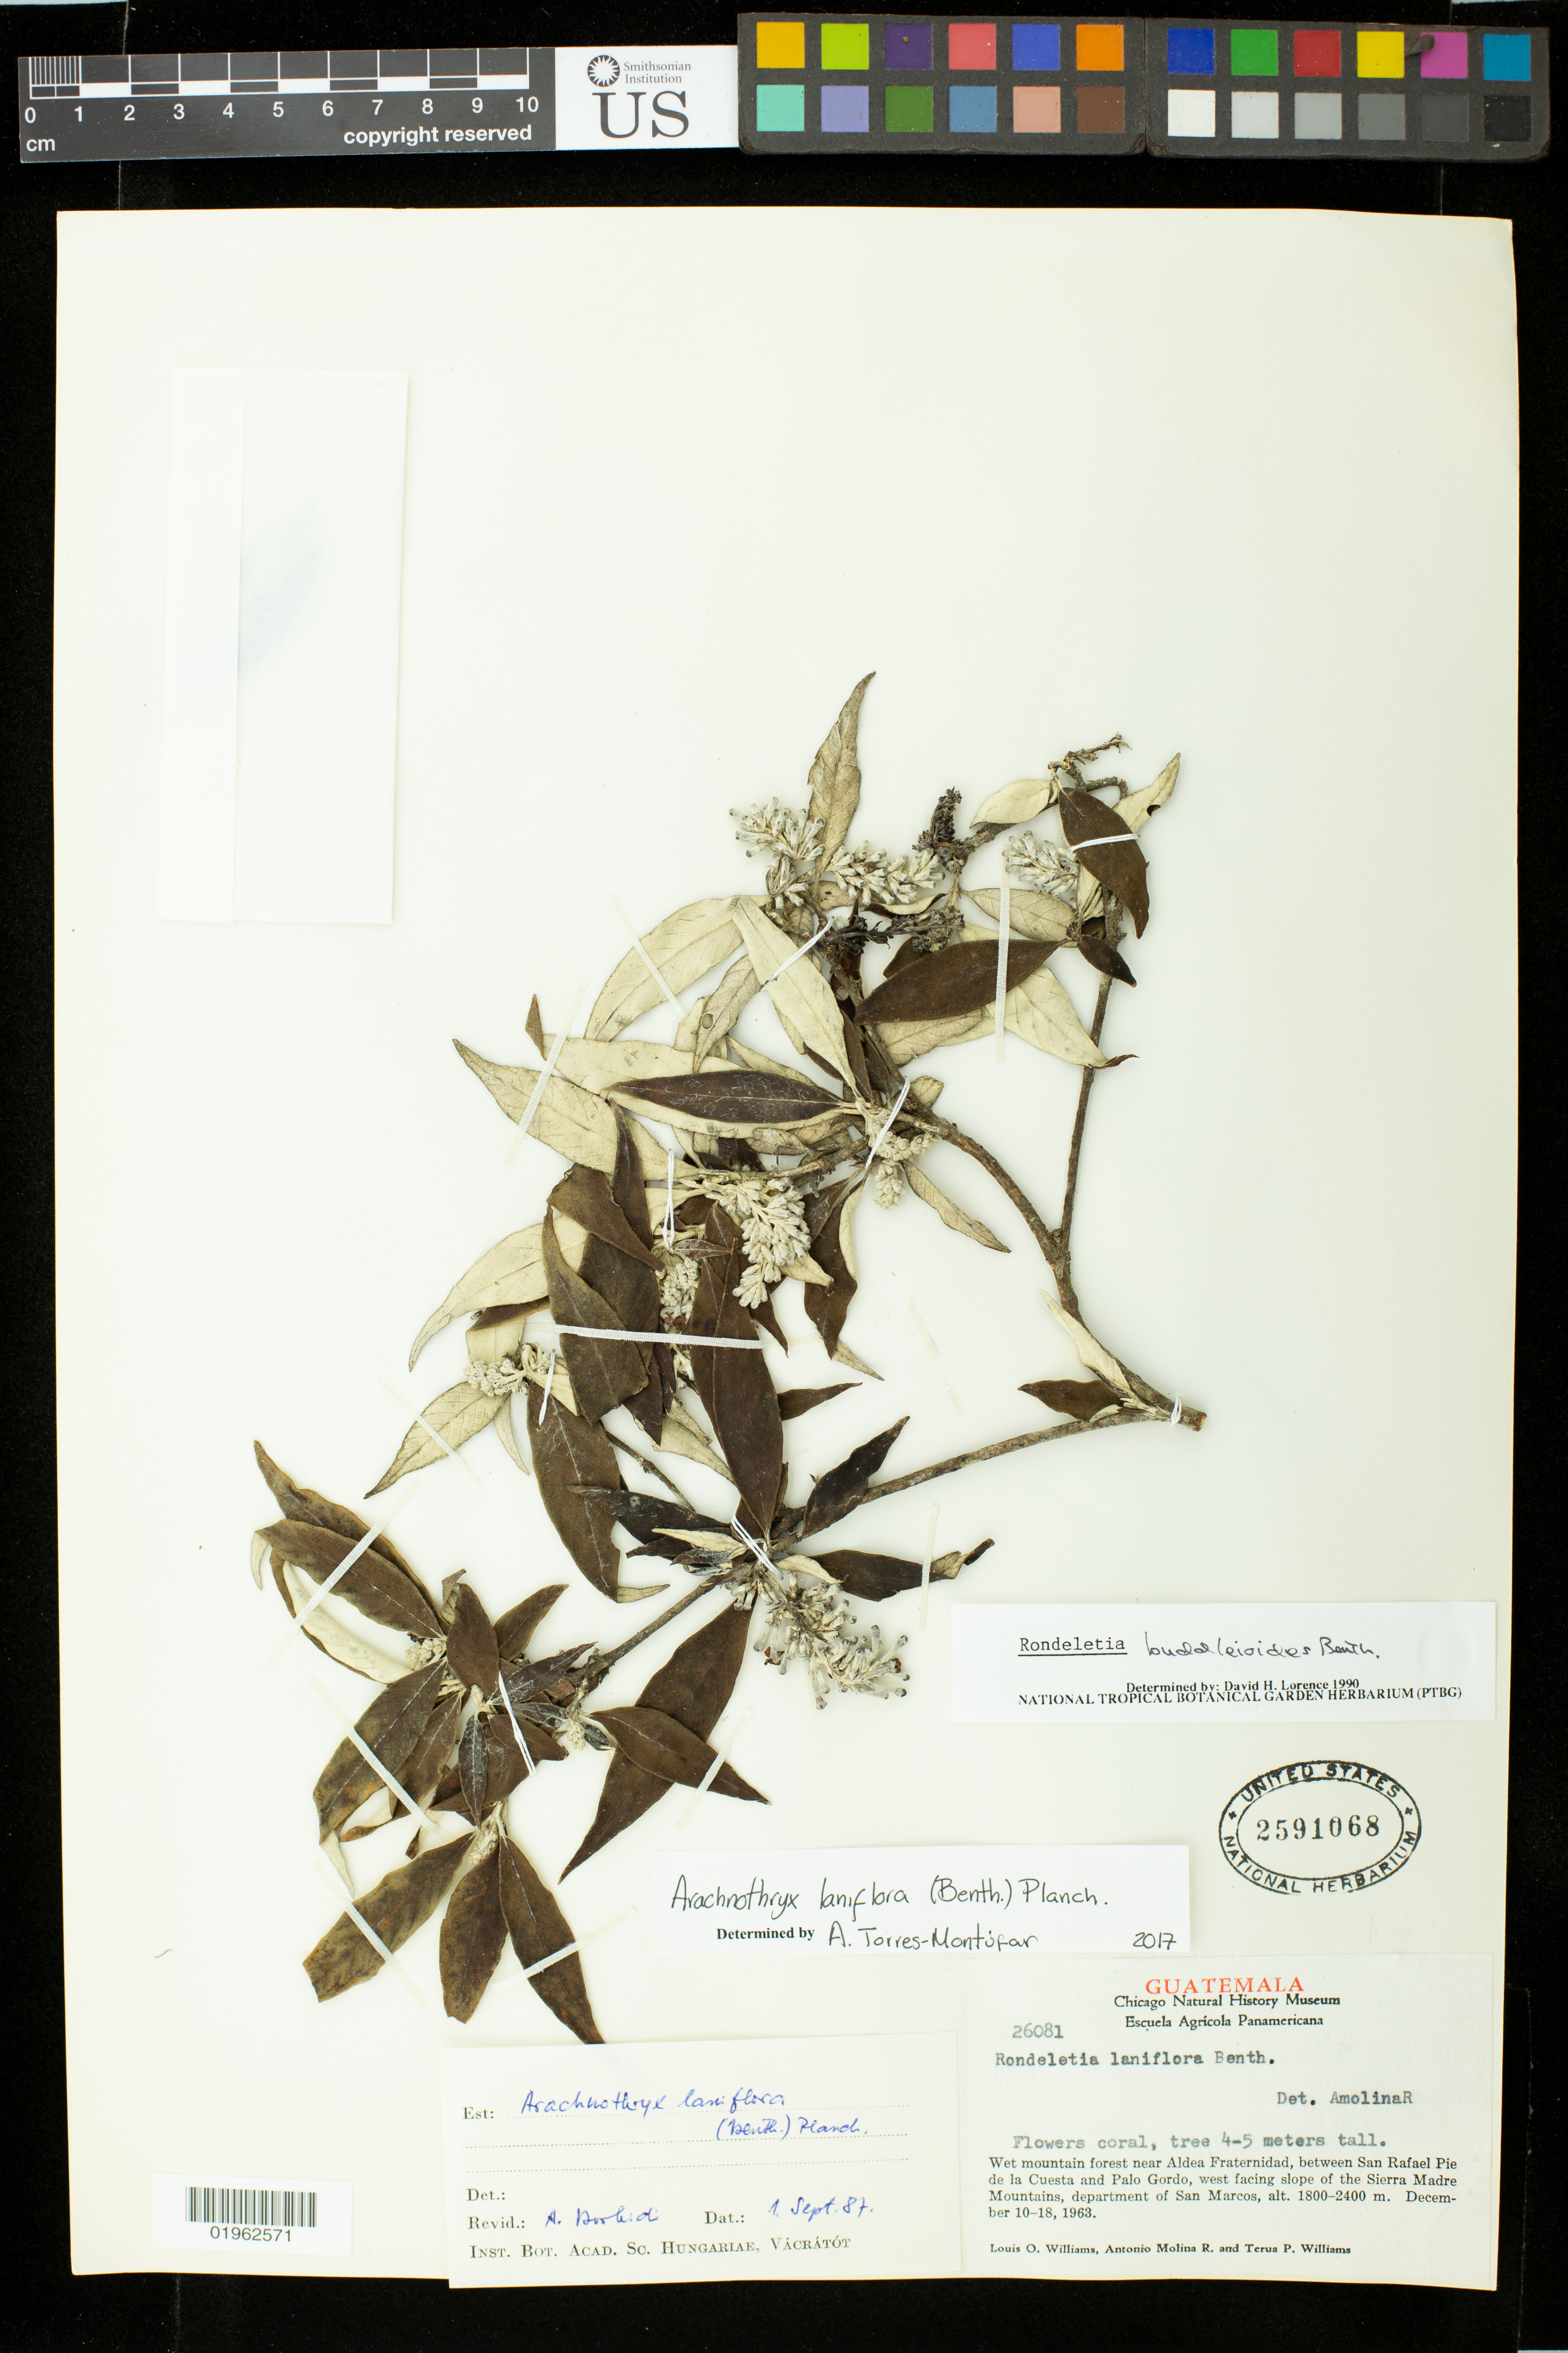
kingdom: Plantae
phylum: Tracheophyta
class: Magnoliopsida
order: Gentianales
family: Rubiaceae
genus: Arachnothryx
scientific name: Arachnothryx laniflora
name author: (Benth.) Planch.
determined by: Torres Montufar, J. A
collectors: L. O. Williams, A. Molina R. & T. P. Williams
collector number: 26081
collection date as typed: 10 Dec 1963 to 18 Dec 1963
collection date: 1963-12-10/1963-12-18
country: Guatemala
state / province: San Marcos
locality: Forest near Aldea Fraternidad, between San Rafael Pie de La Cuesta & Palo Gordo, W facing slope of Sierra Madre Mountains.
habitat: wet mountain forest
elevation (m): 1800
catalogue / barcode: US 2591068